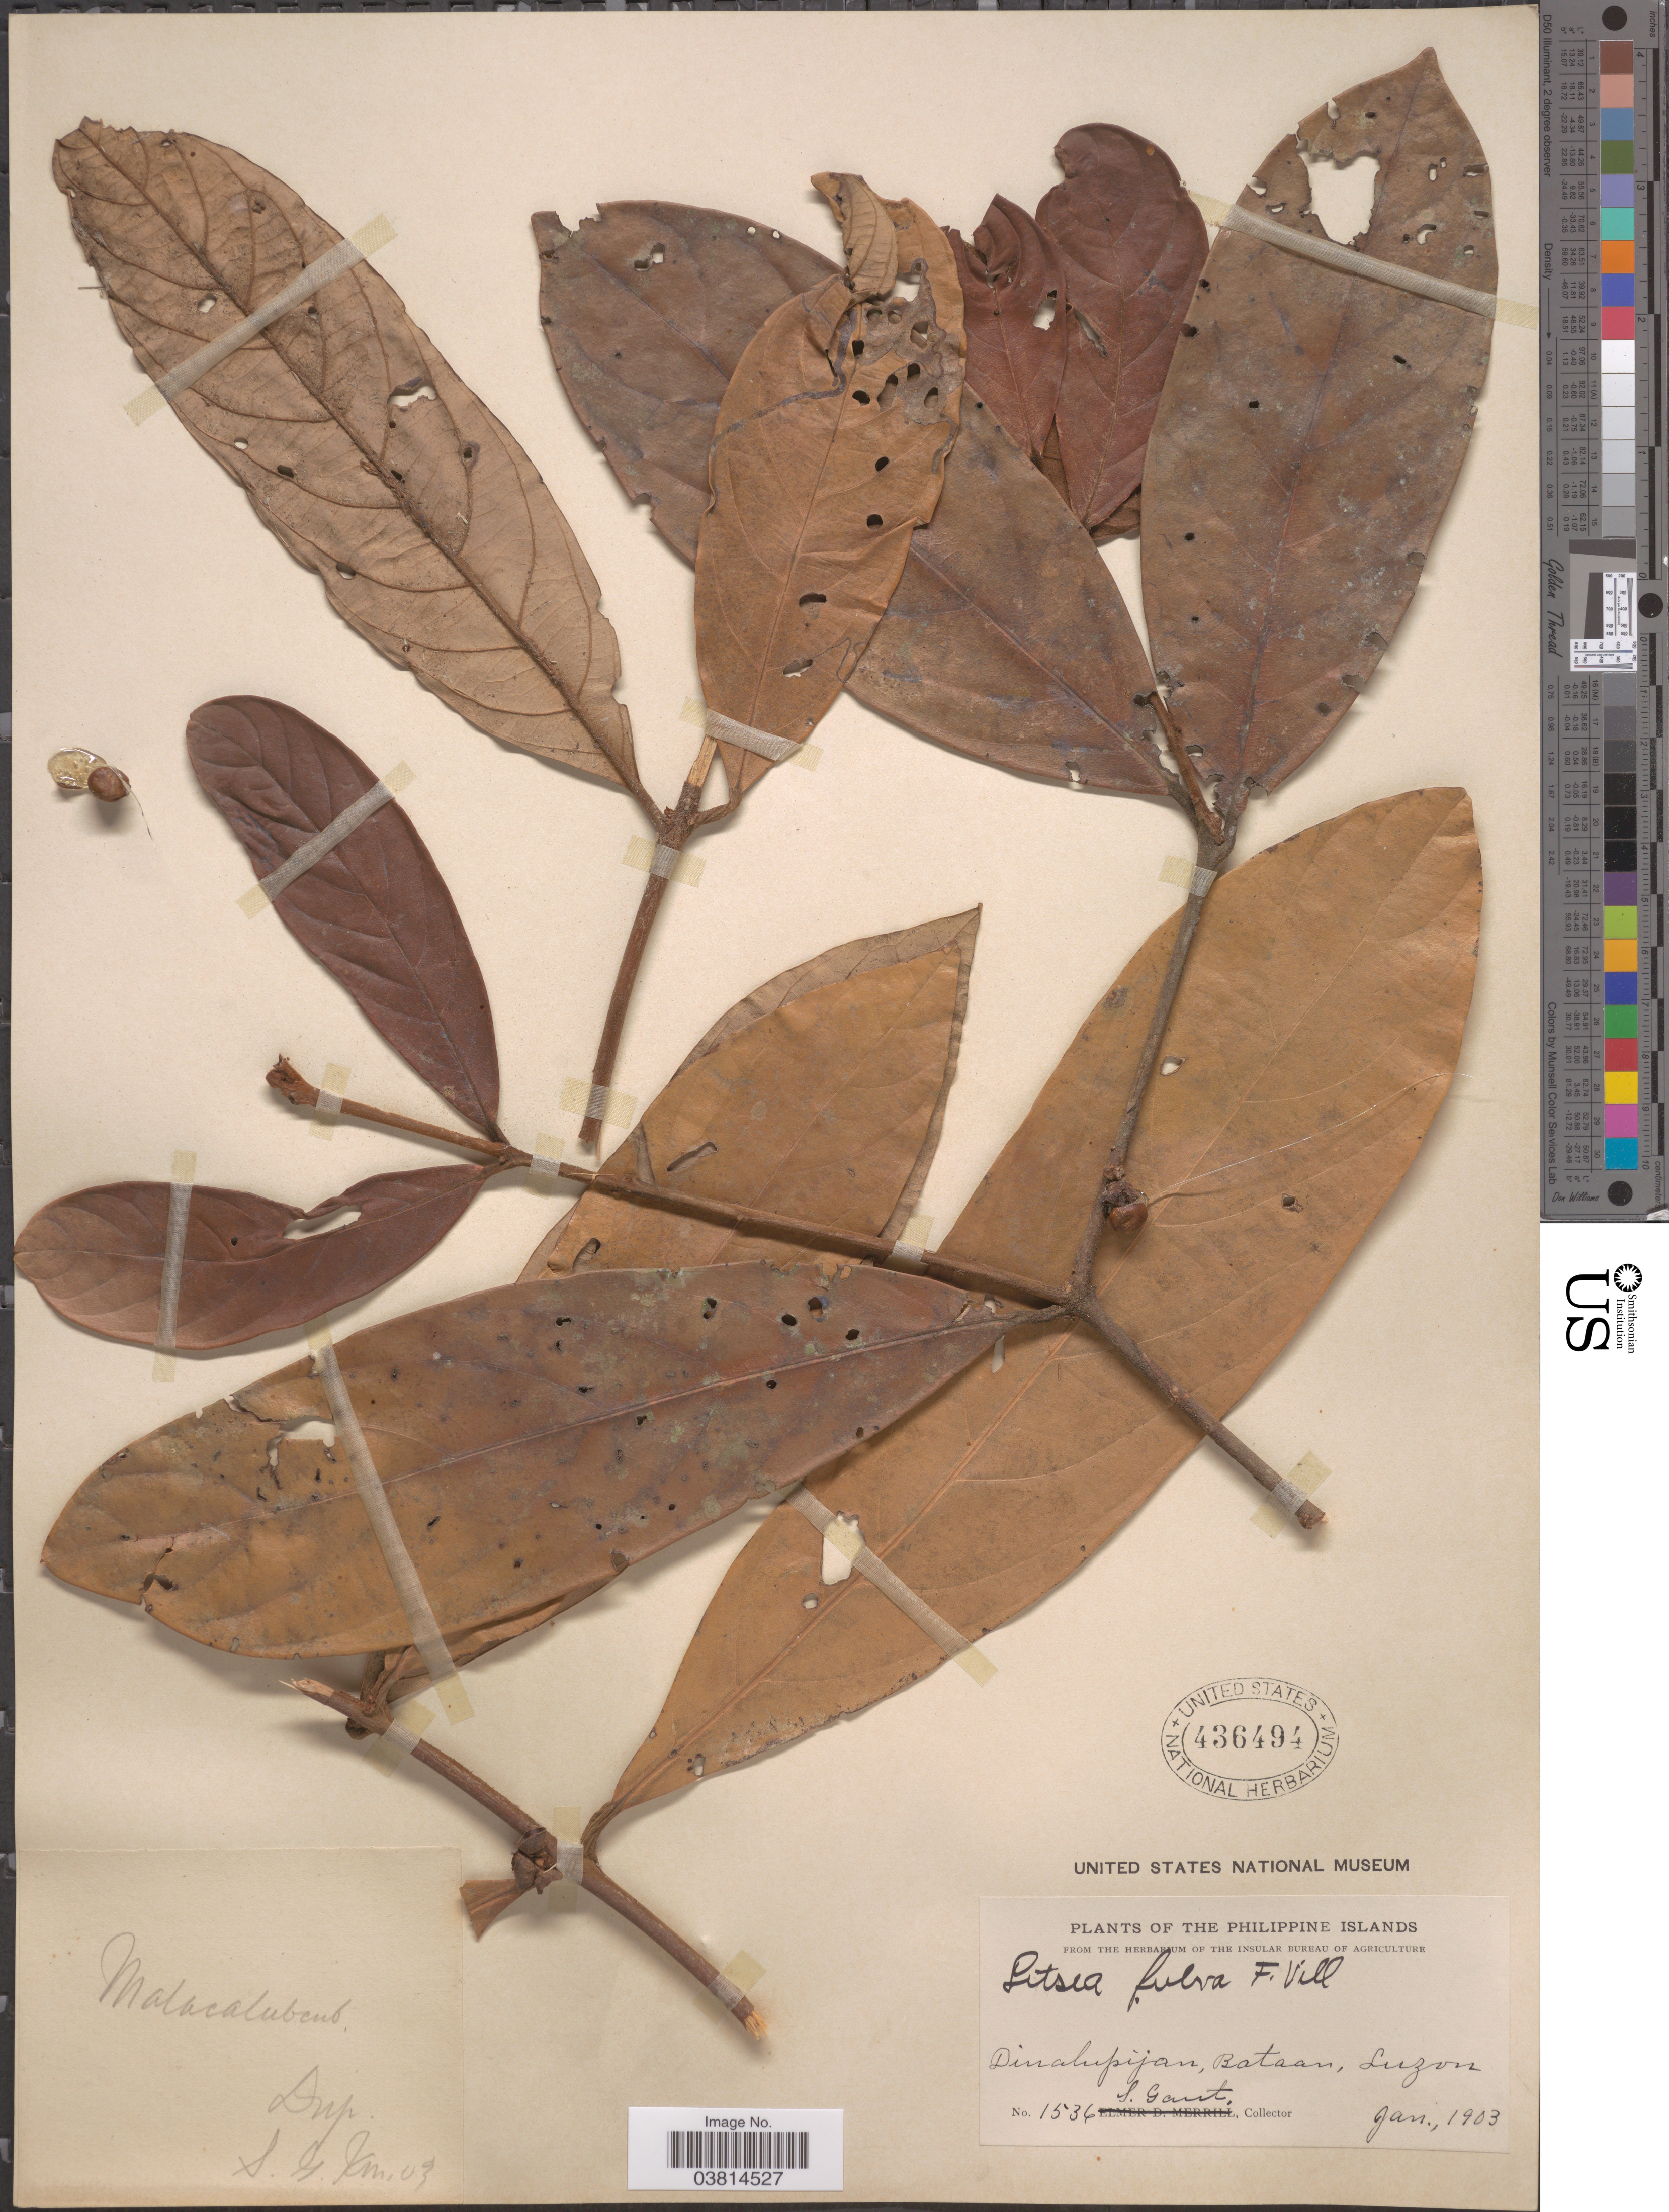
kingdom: Plantae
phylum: Tracheophyta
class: Magnoliopsida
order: Laurales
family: Lauraceae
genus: Litsea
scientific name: Litsea fulva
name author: (Blume) Fern.-Vill.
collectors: S. Gant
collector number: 1536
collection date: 1903-01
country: Philippines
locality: Dinalupijan, Bataan, Luzon.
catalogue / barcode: US 436494